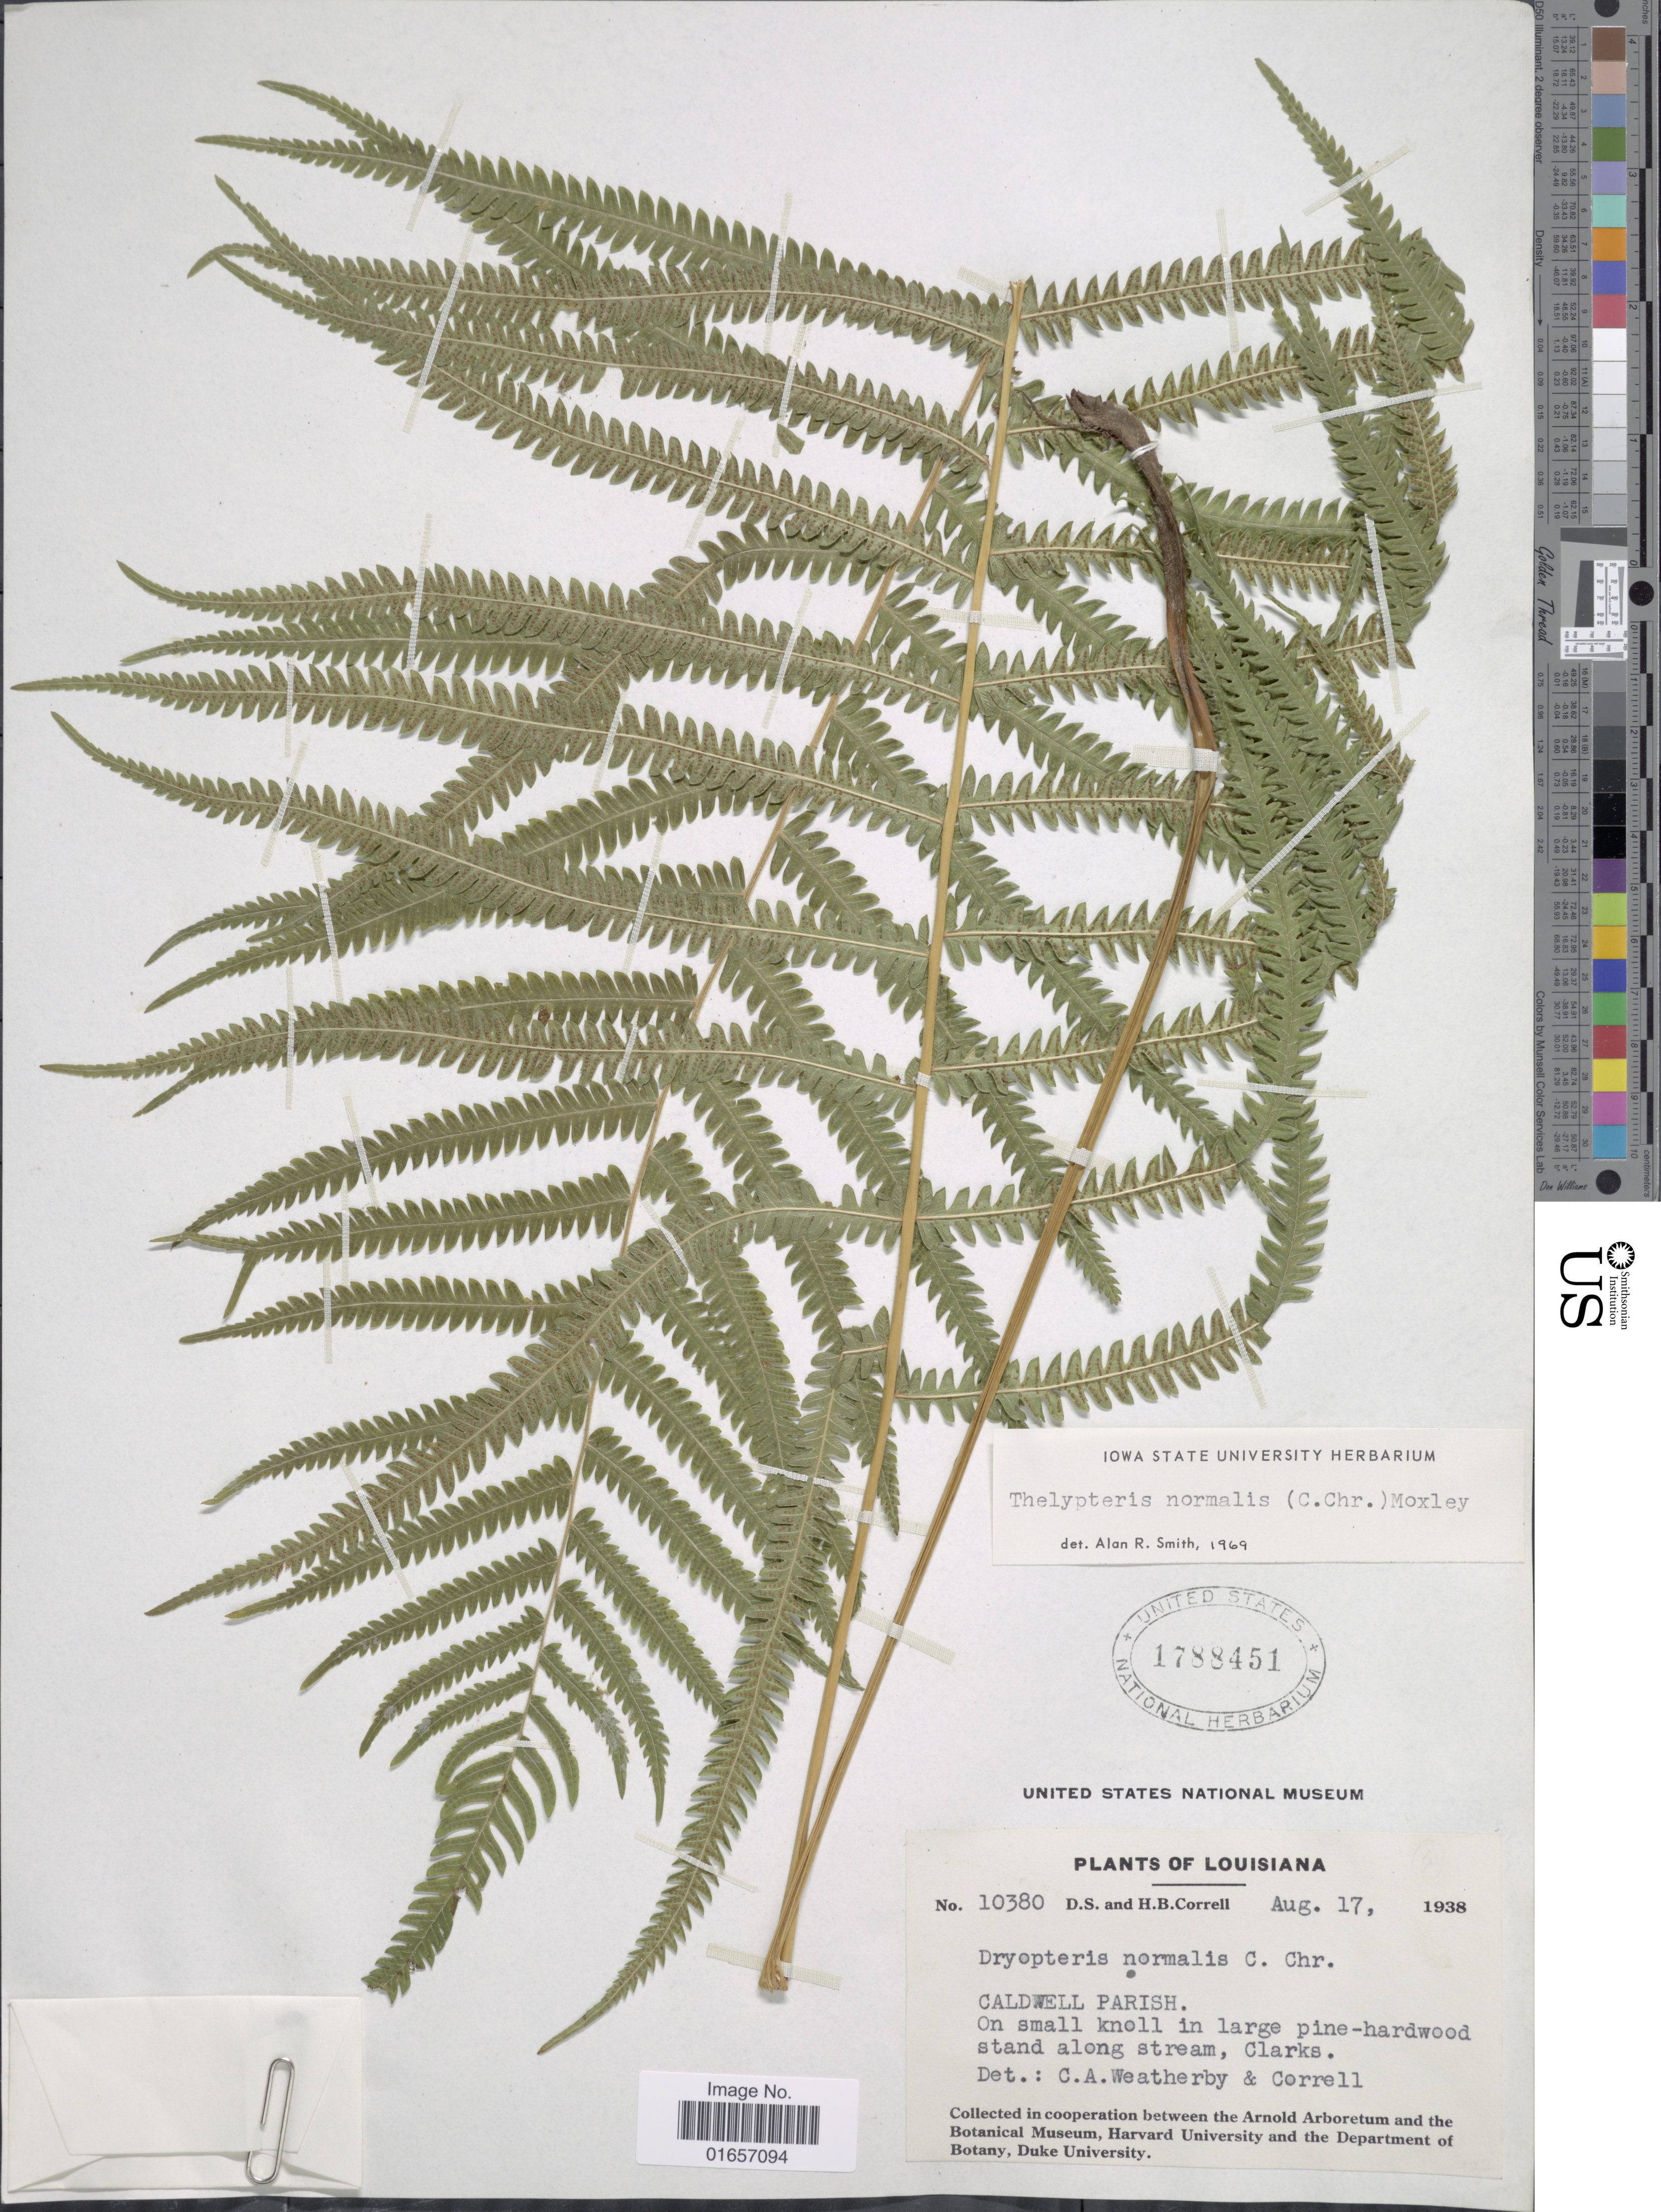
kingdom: Plantae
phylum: Tracheophyta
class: Polypodiopsida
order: Polypodiales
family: Thelypteridaceae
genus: Christella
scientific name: Christella kunthii comb. ined.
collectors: D. S. Correll & H. Correll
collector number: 10380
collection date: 1938-08-17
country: United States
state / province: Louisiana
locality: Caldwell Parish, on small knoll in large pine- hardwood stand along stream, Clarks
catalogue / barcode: US 1788451